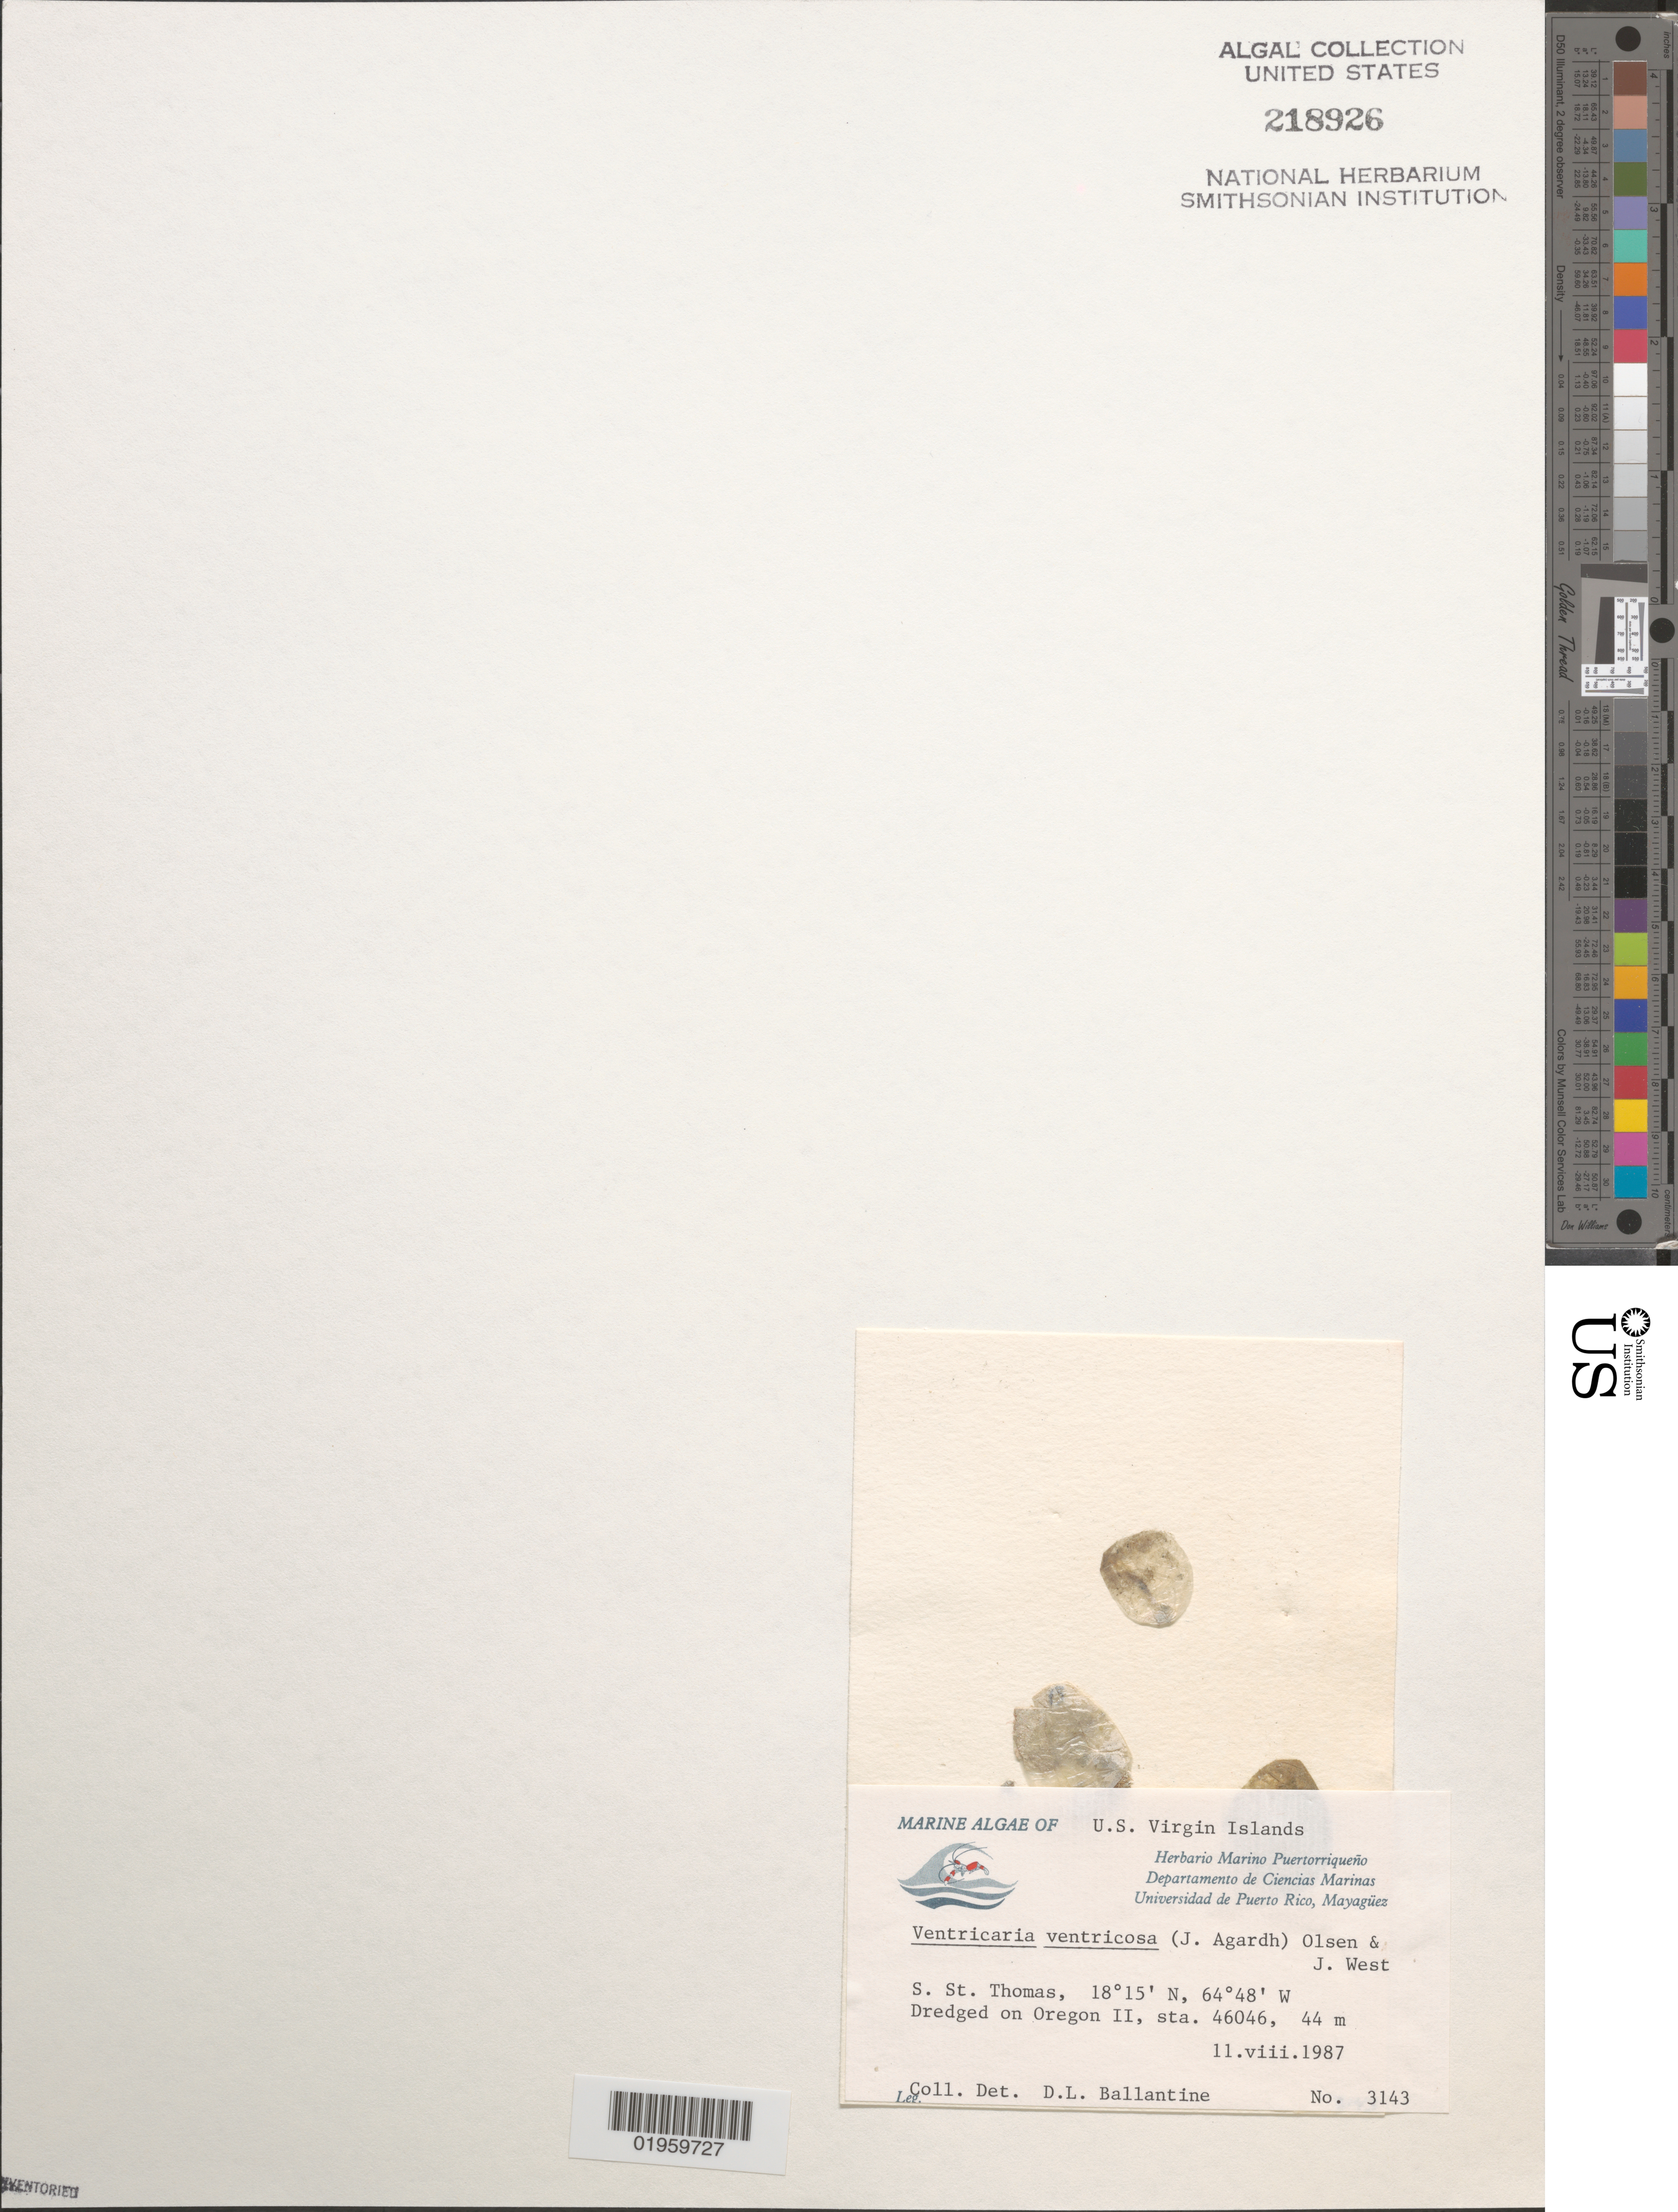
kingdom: Plantae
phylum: Chlorophyta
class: Ulvophyceae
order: Cladophorales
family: Anadyomenaceae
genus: Ventricaria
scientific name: Ventricaria ventricosa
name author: (J. Agardh) Olsen-Stojkovich & J.A. West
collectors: D.L. Ballantine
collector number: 3143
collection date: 1987-08-11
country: U.S. Virgin Islands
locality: S. St. Thomas. Dredged on Oregon II, sta. 46046.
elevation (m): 44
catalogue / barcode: US 218926